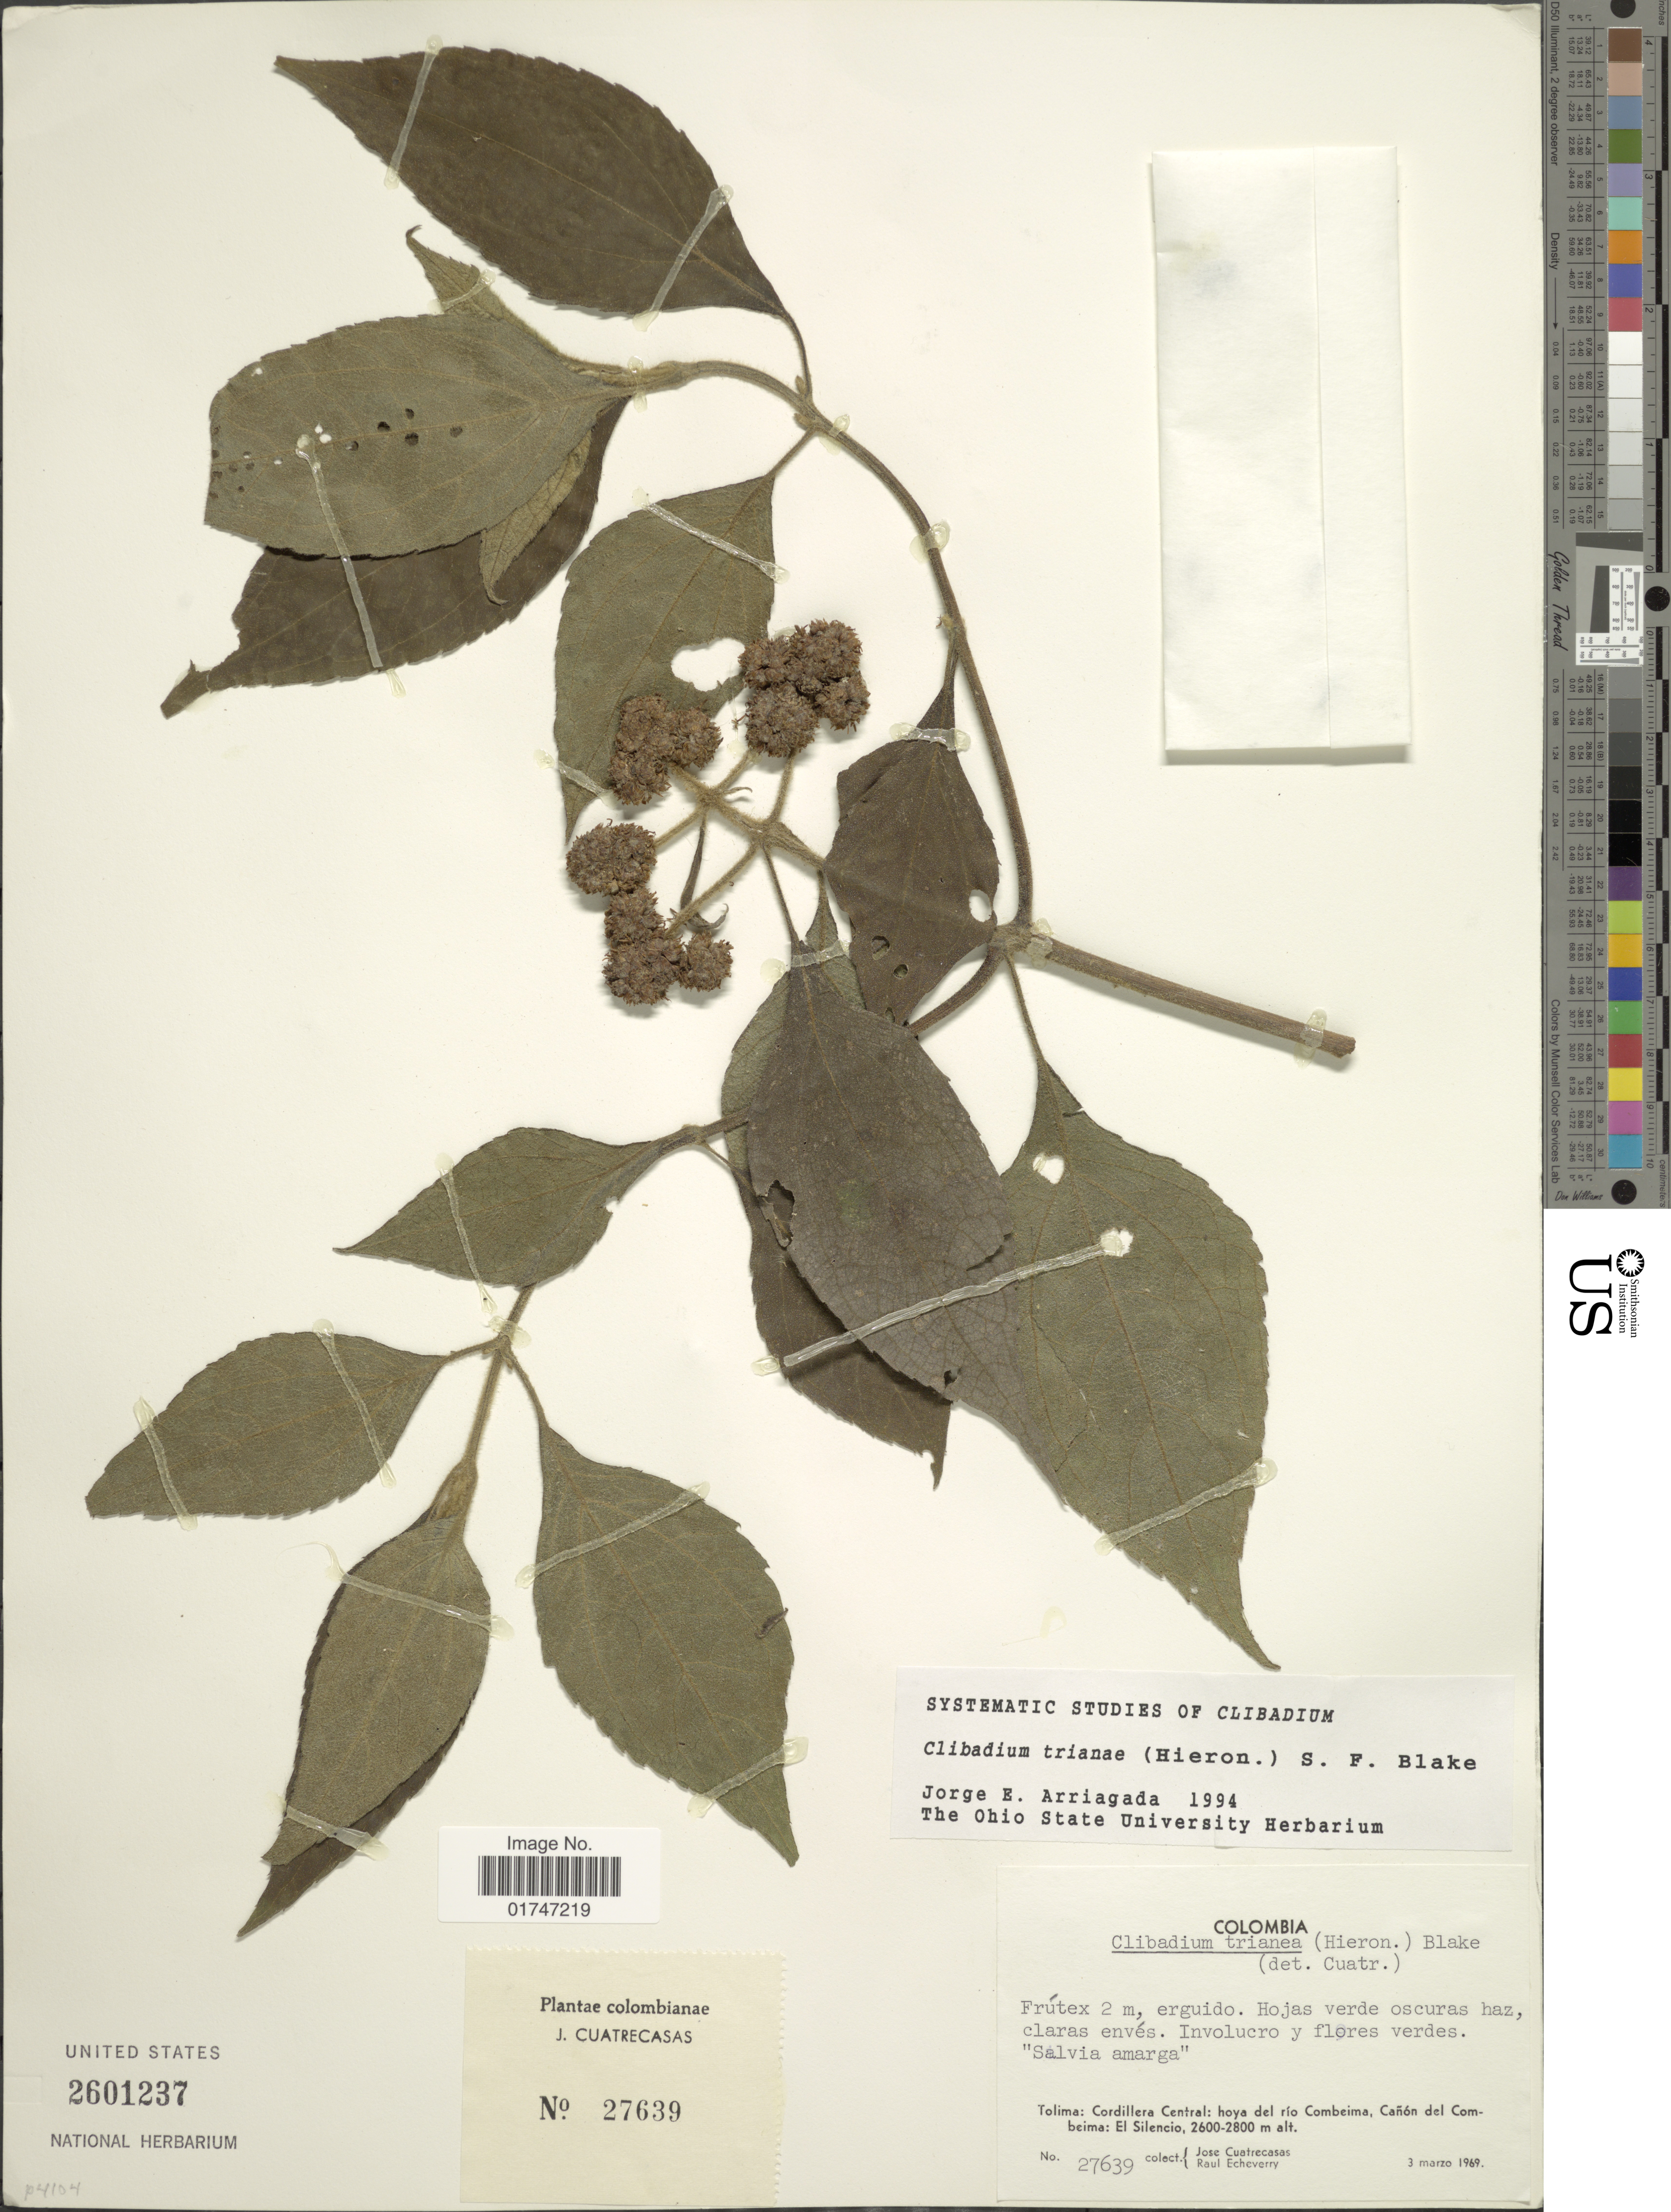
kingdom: Plantae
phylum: Tracheophyta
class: Magnoliopsida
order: Asterales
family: Asteraceae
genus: Clibadium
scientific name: Clibadium trianae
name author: (Hieron.) S.F. Blake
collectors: J. Cuatrecasas & R. Echeverry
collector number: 27639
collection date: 1969-03-03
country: Colombia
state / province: Tolima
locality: Tolima: Cordillera Central: hoya del río Combeima, Cañón del Combeima: El Silencio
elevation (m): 2600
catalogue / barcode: US 2601237